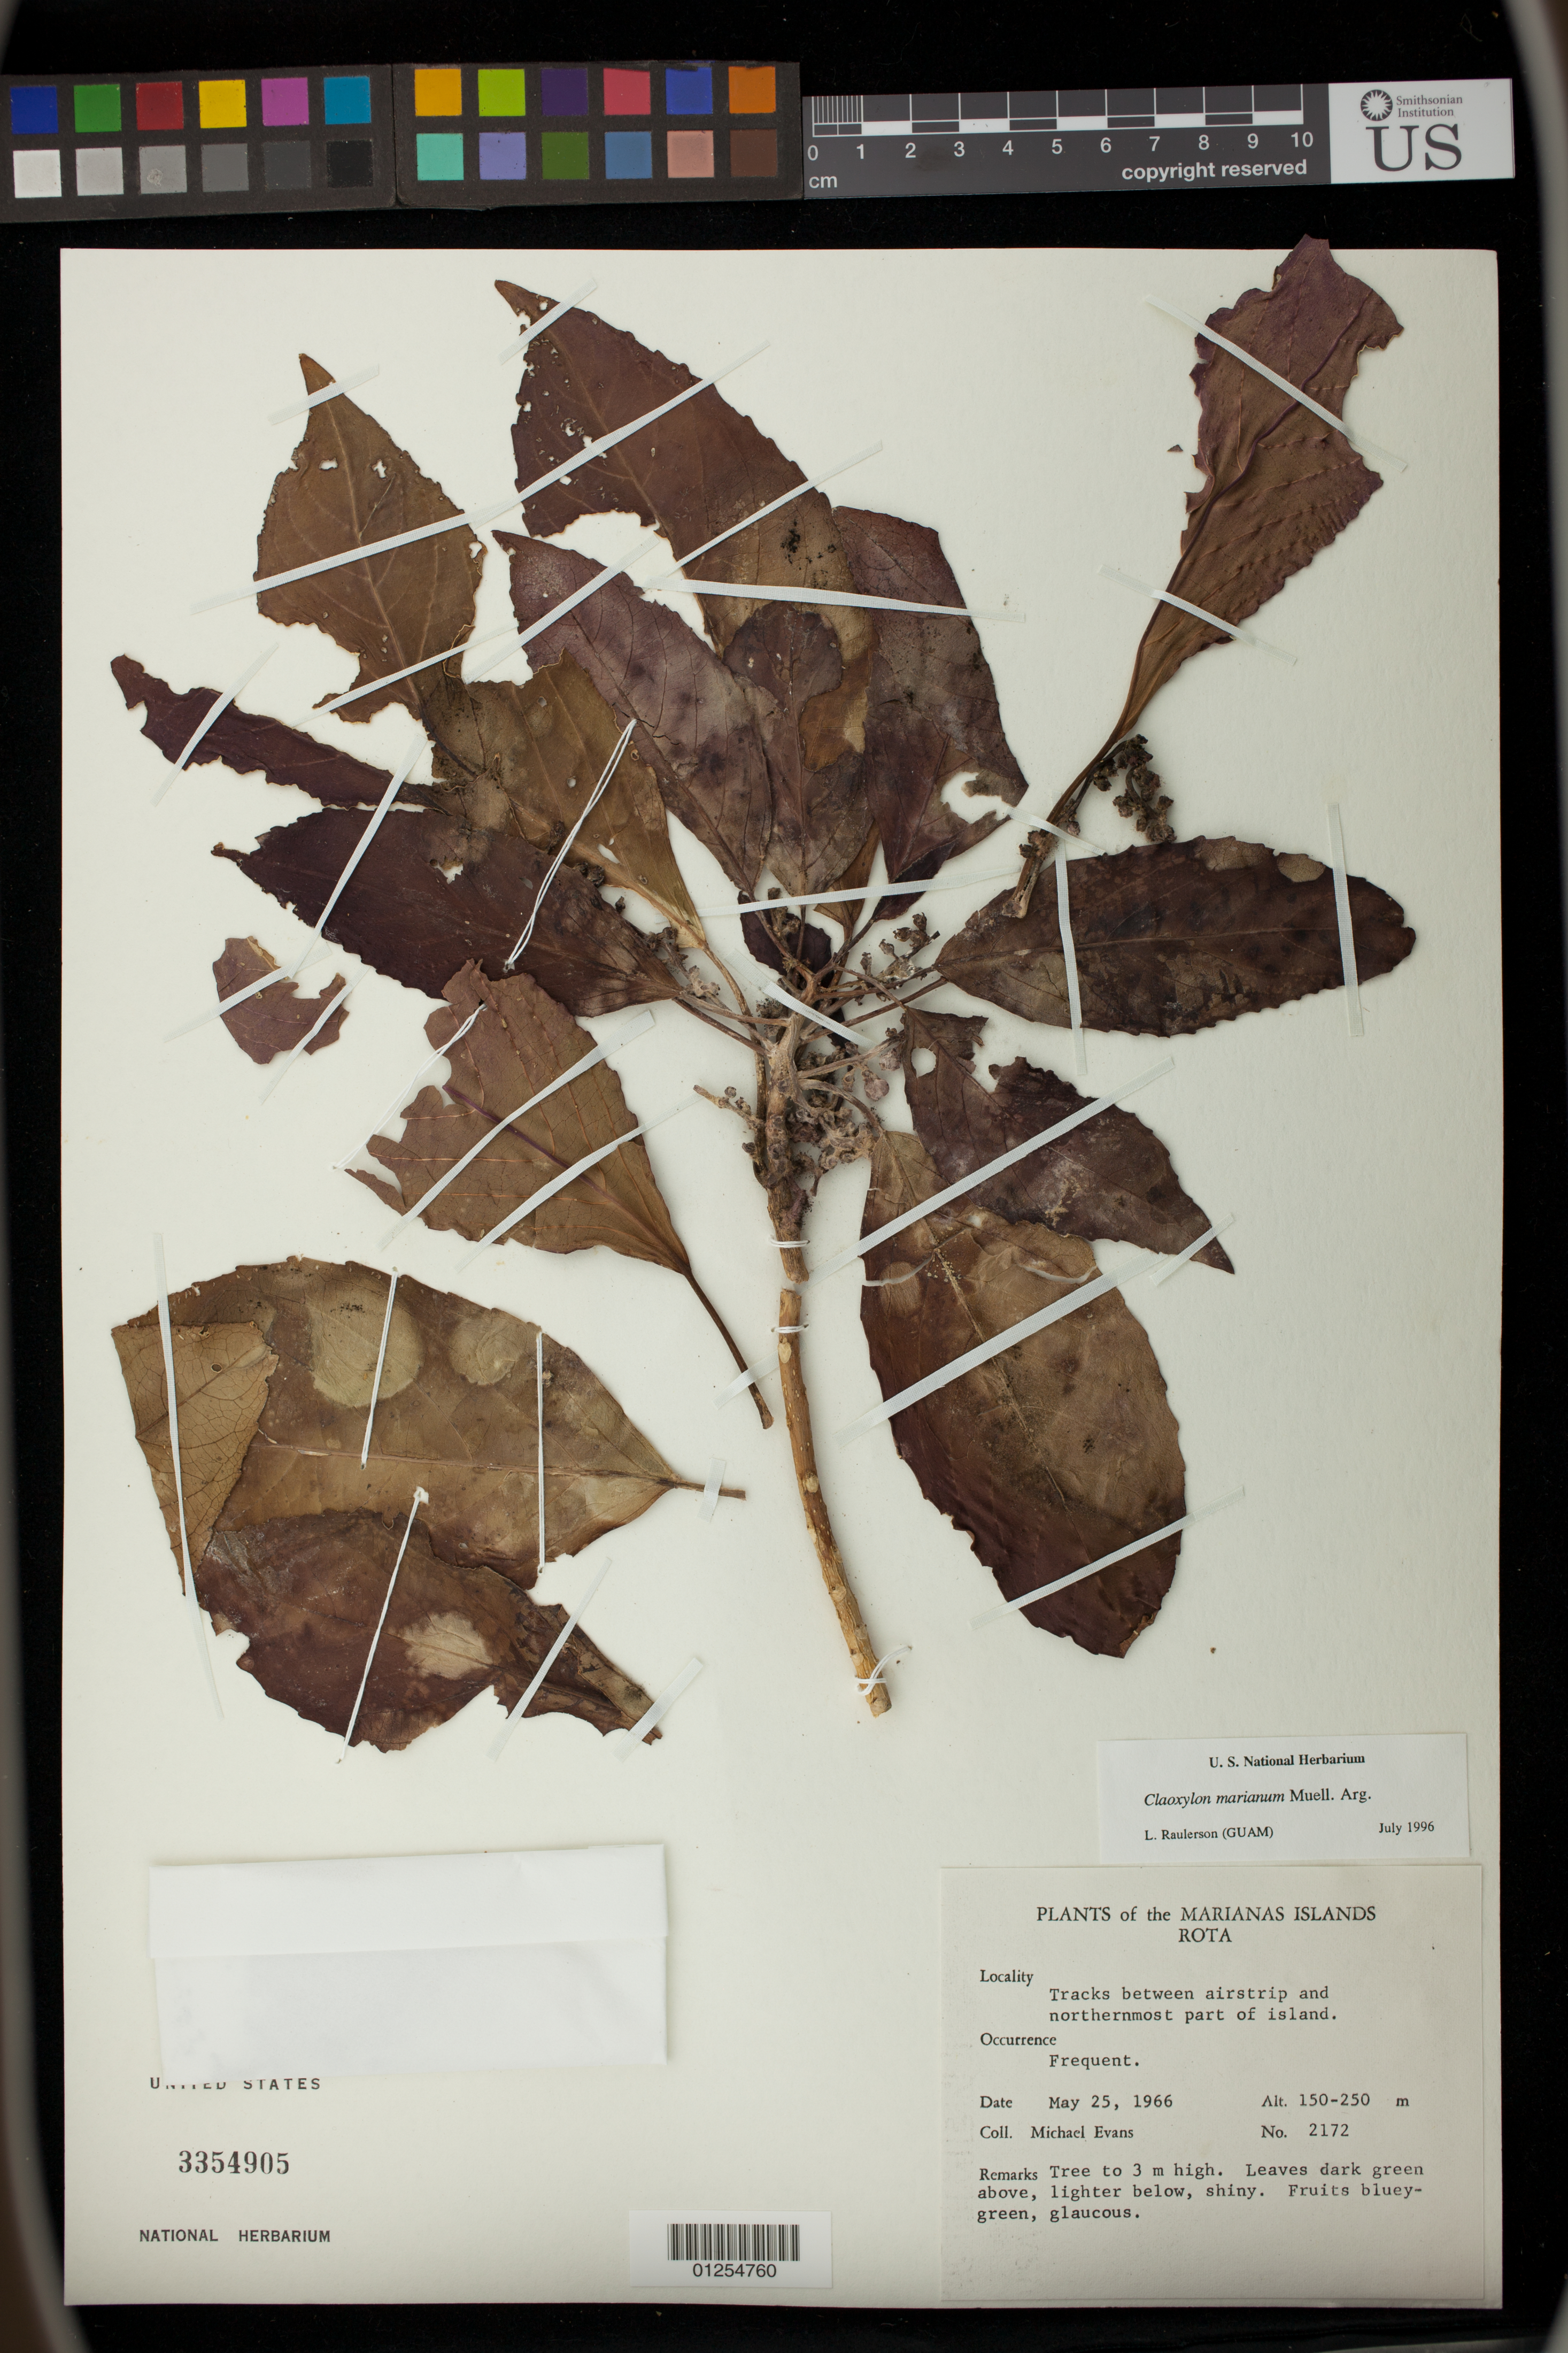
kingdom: Plantae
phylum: Tracheophyta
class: Magnoliopsida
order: Malpighiales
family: Euphorbiaceae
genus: Claoxylon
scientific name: Claoxylon marianum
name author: Müll. Arg.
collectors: M. Evans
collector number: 2172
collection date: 1966-05-25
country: Northern Mariana Islands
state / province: Rota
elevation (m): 150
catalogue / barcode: US 3354905